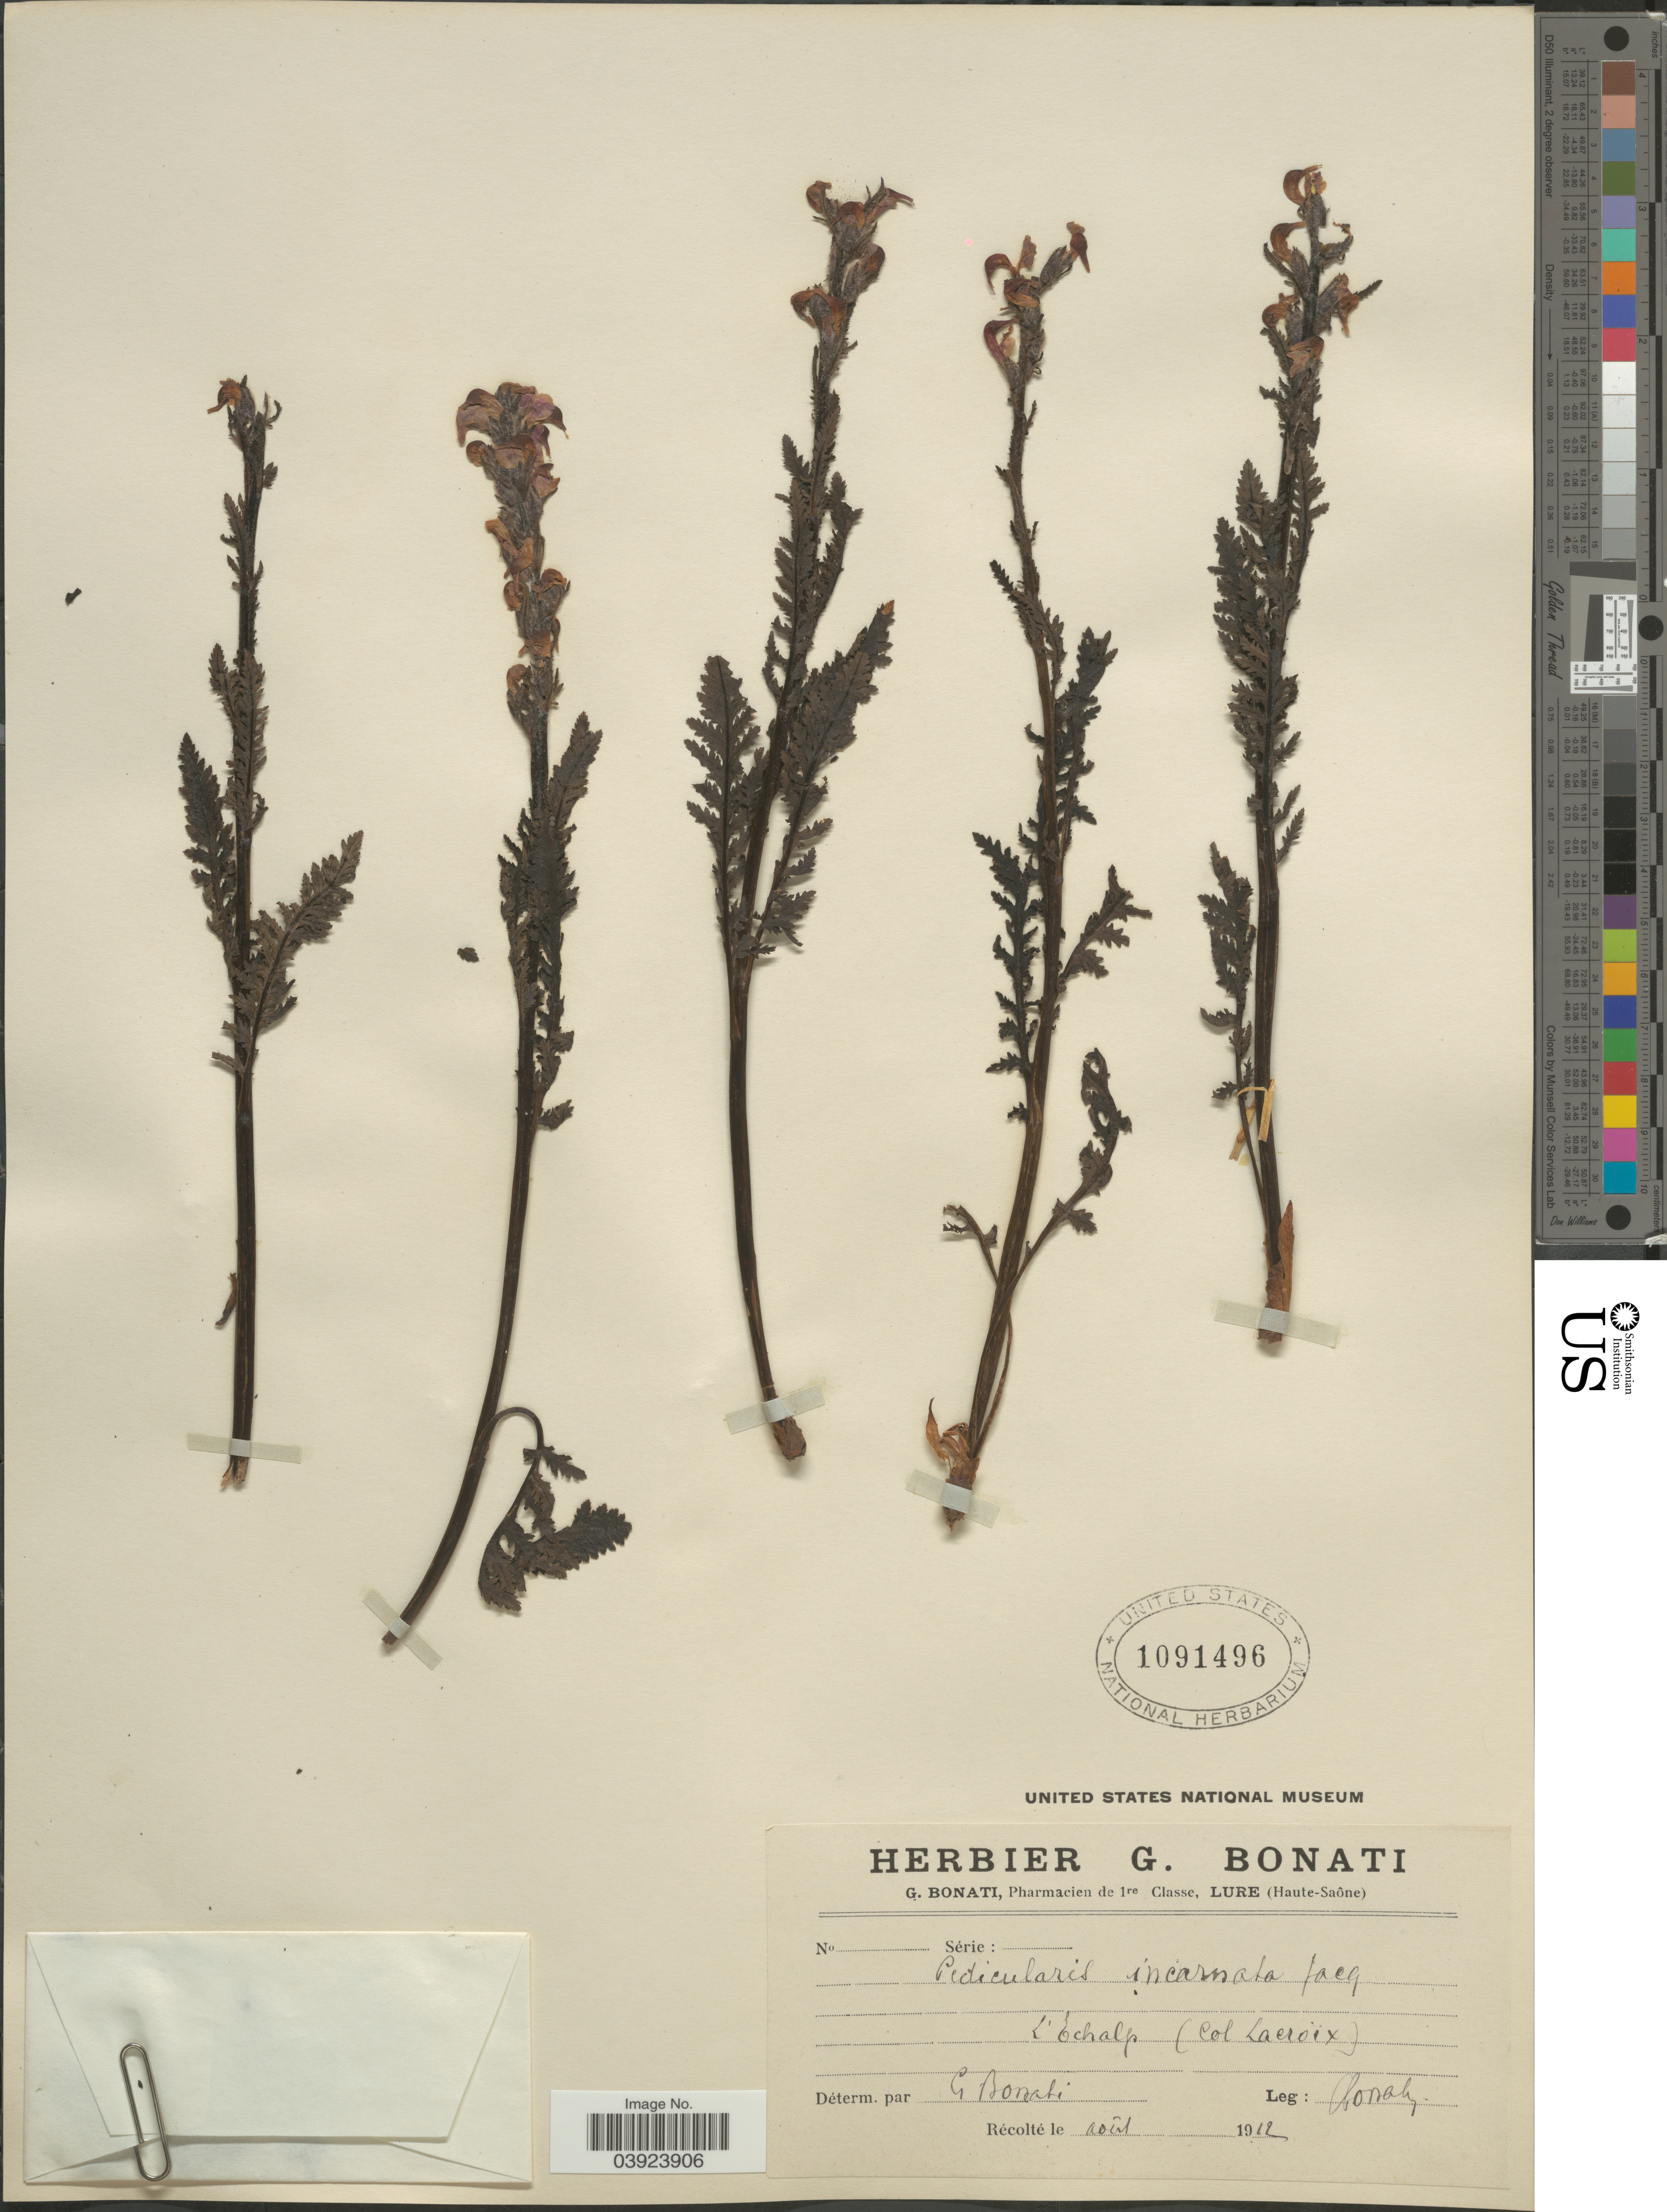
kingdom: Plantae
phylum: Tracheophyta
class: Magnoliopsida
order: Lamiales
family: Orobanchaceae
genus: Pedicularis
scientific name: Pedicularis incarnata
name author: L.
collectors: G. Bonati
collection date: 1912-08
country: France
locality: L'Echalp (Col Lacroix).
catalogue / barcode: US 1091496